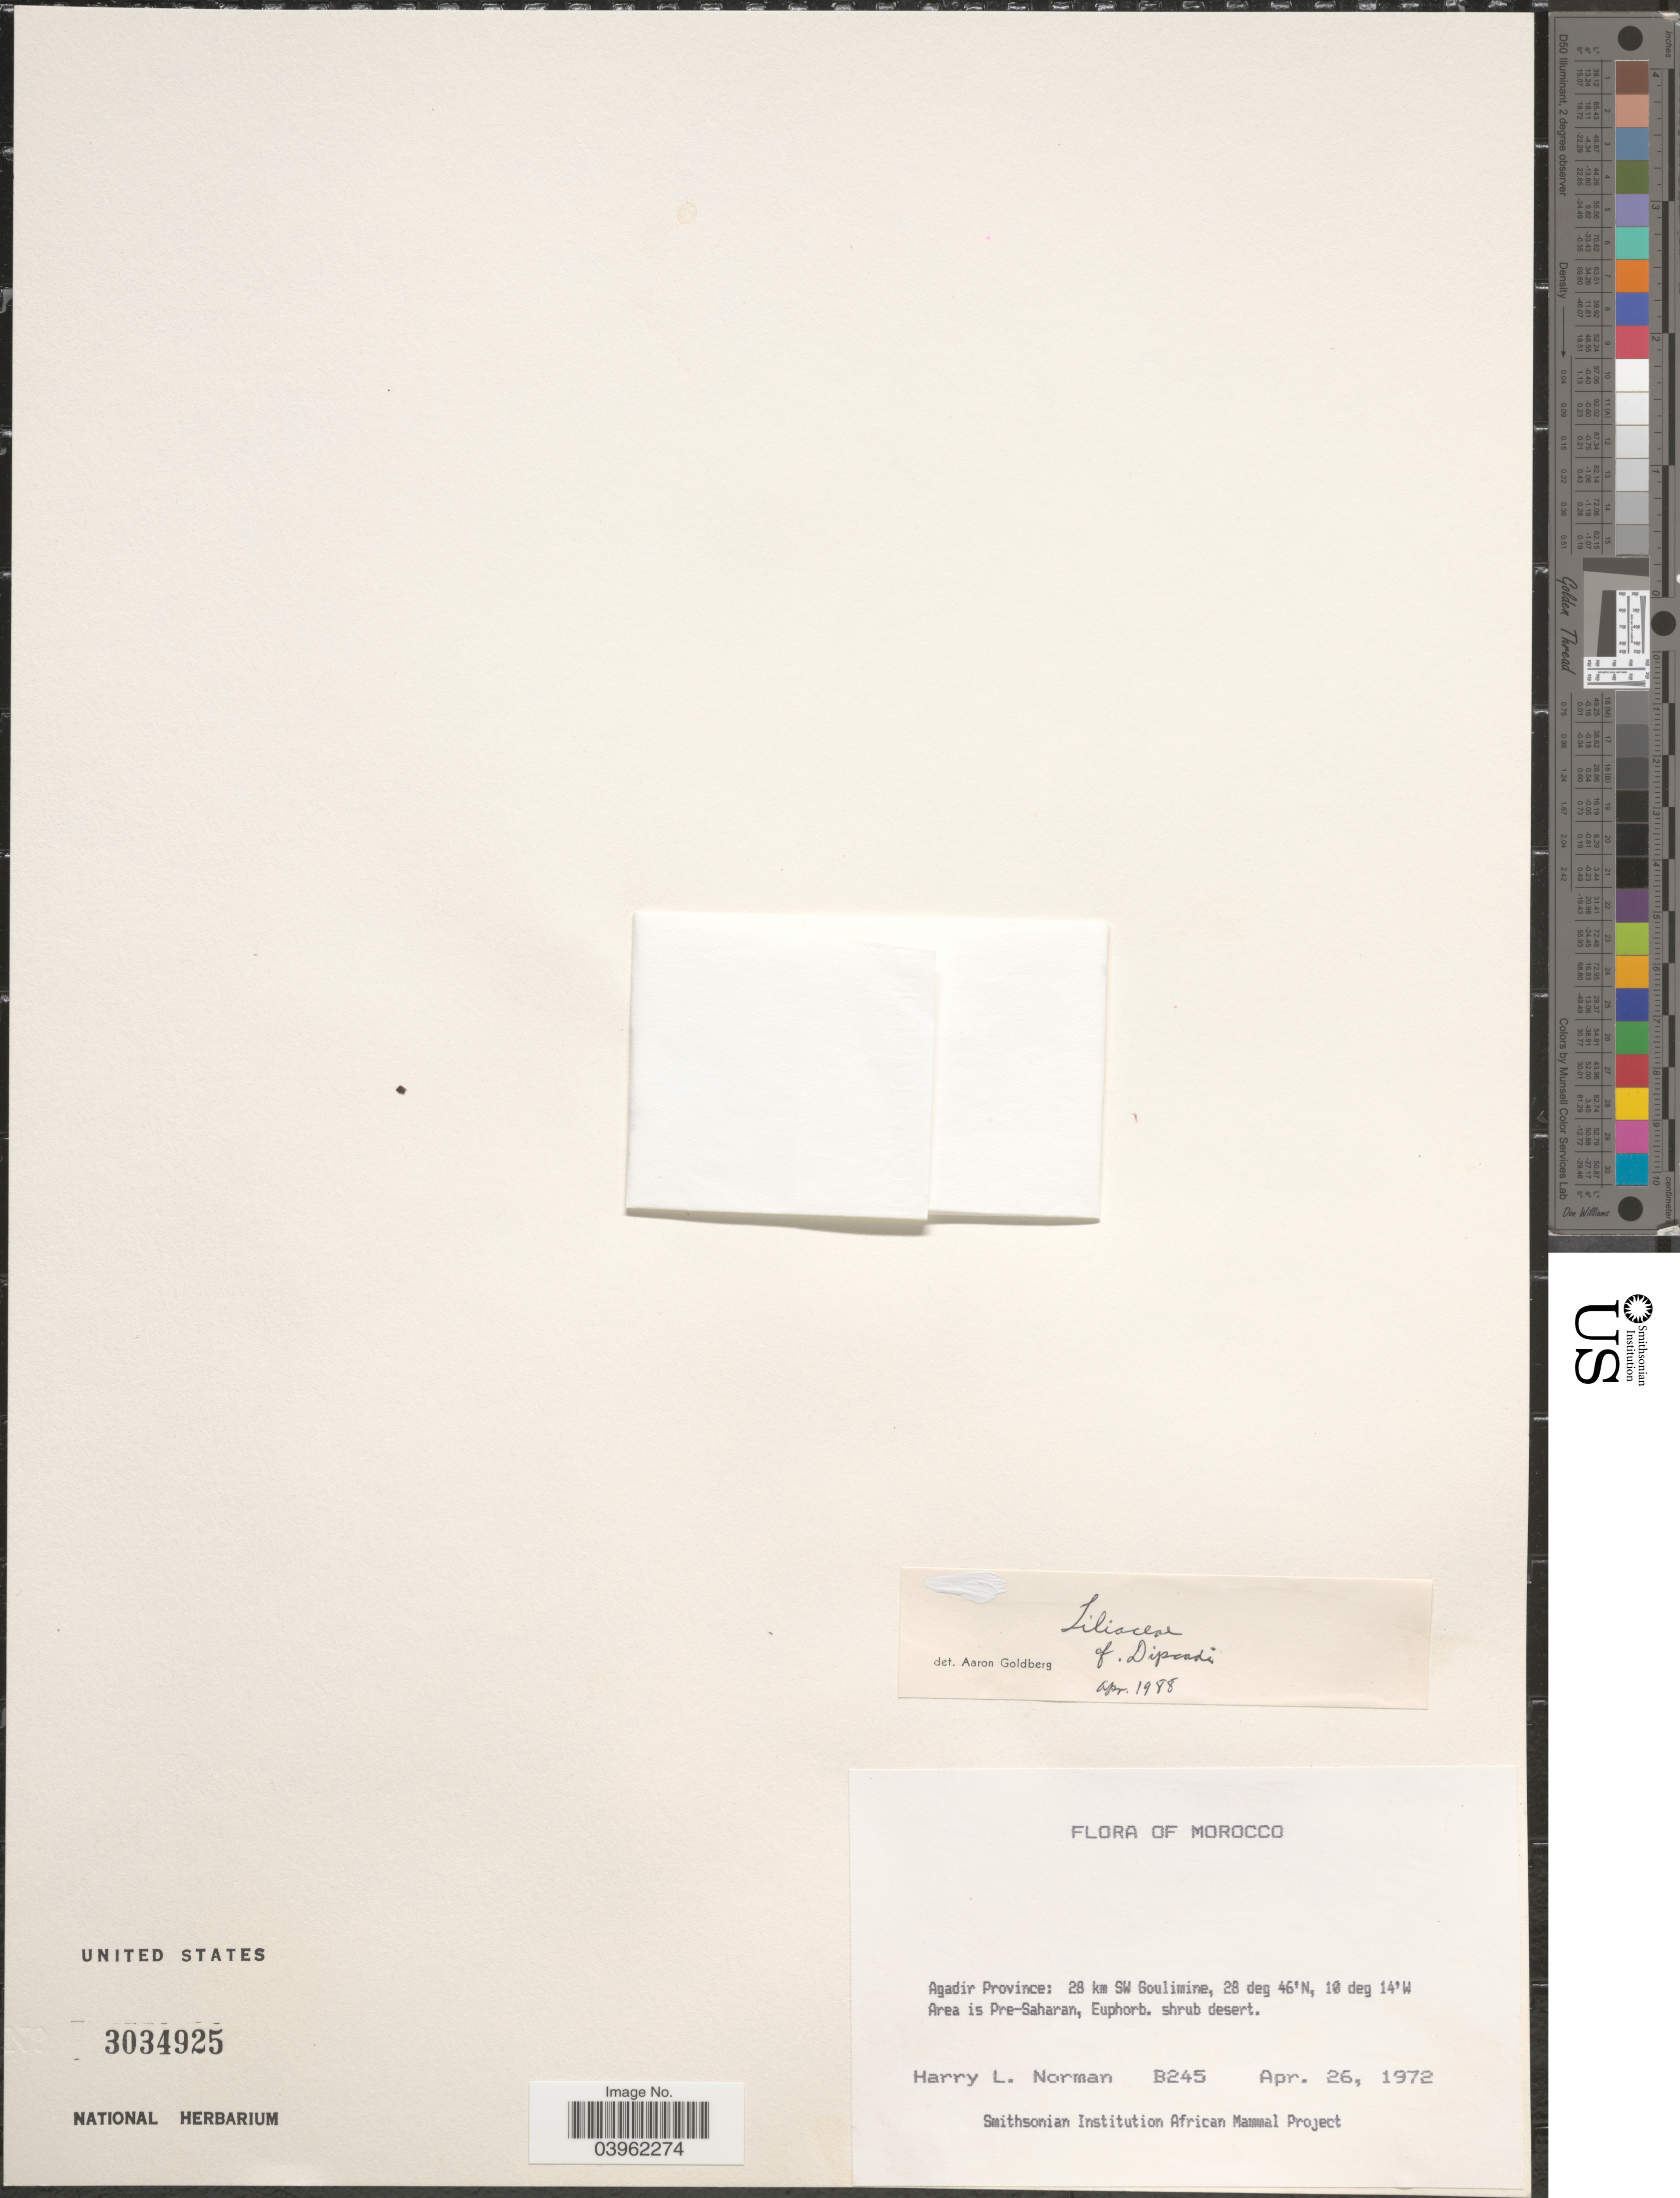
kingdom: Plantae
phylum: Tracheophyta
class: Liliopsida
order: Asparagales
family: Asparagaceae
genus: Dipcadi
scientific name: Dipcadi sp.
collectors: Norman, H.L.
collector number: B245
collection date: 1972-04-26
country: Morocco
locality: Agadir Province: 28 km SW Goulimine. Area is Pre-Saharan, Euphorb.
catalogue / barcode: US 3034925